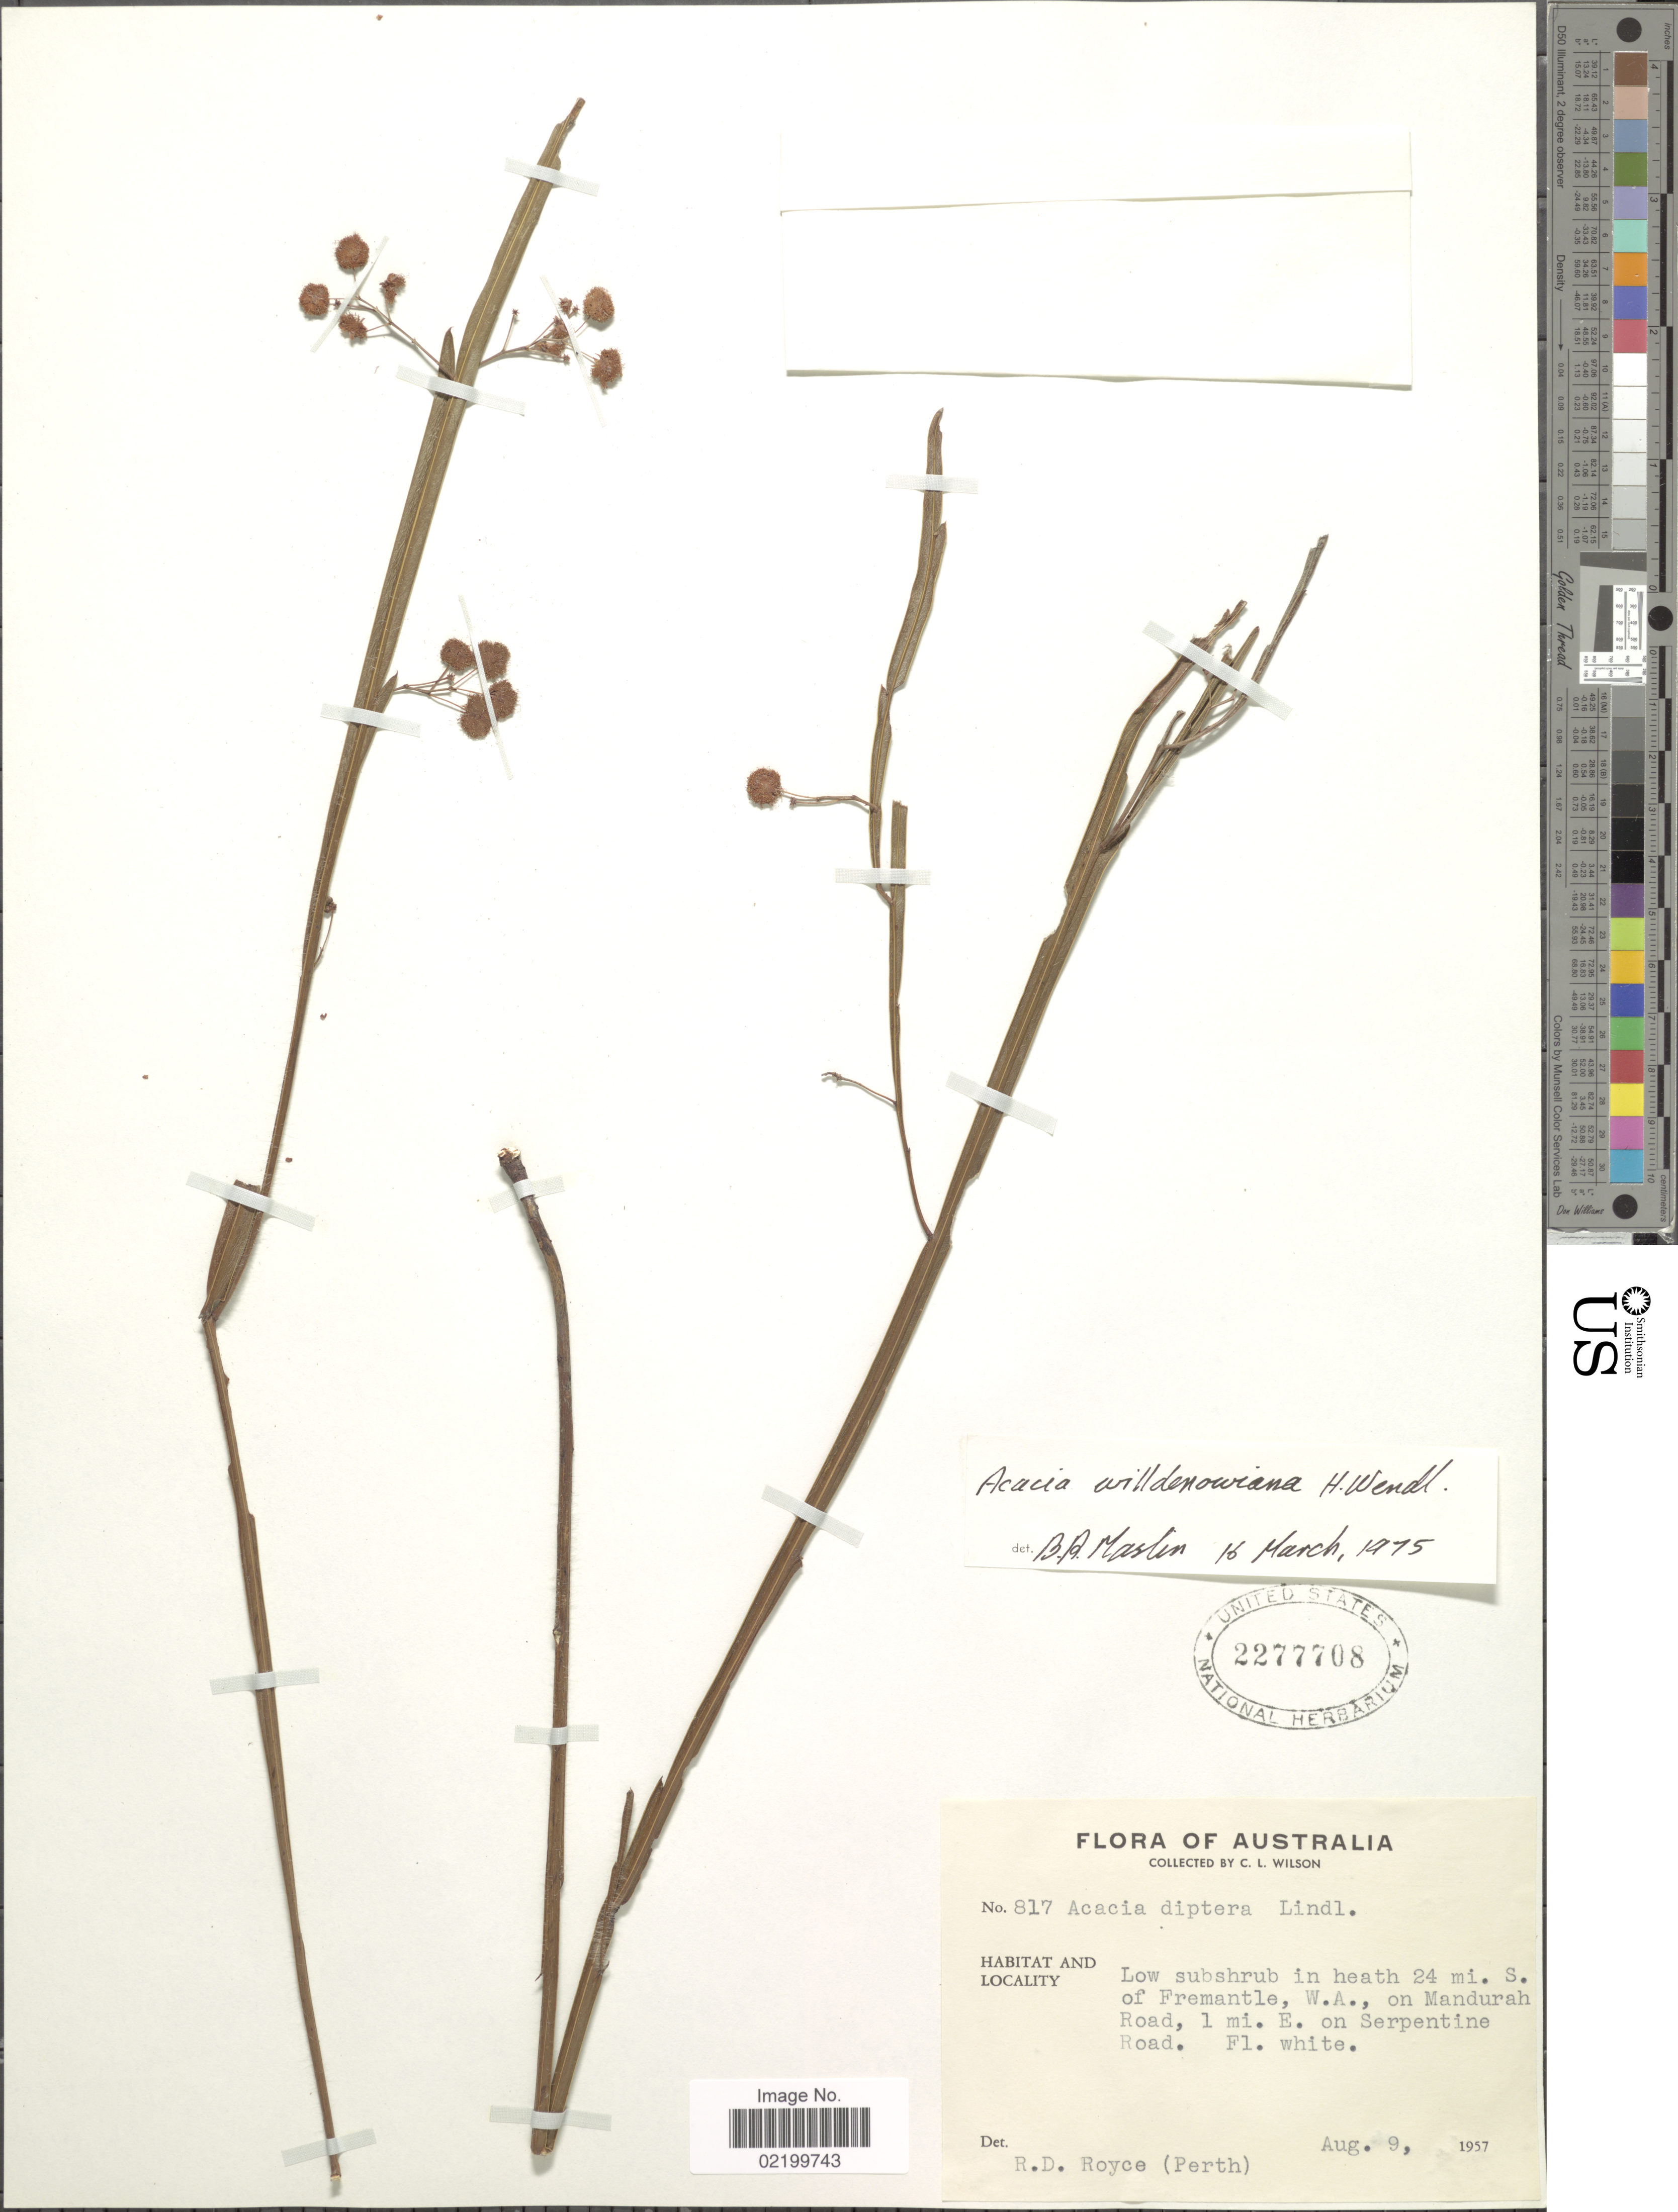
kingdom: Plantae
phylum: Tracheophyta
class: Magnoliopsida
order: Fabales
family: Fabaceae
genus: Acacia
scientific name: Acacia willdenowiana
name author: H.L. Wendl.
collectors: C. L. Wilson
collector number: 817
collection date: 1957-08-09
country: Australia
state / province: Western Australia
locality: W.A. on Mandurah road, 1 mi. E on Serpentine Road.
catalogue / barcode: US 2277708